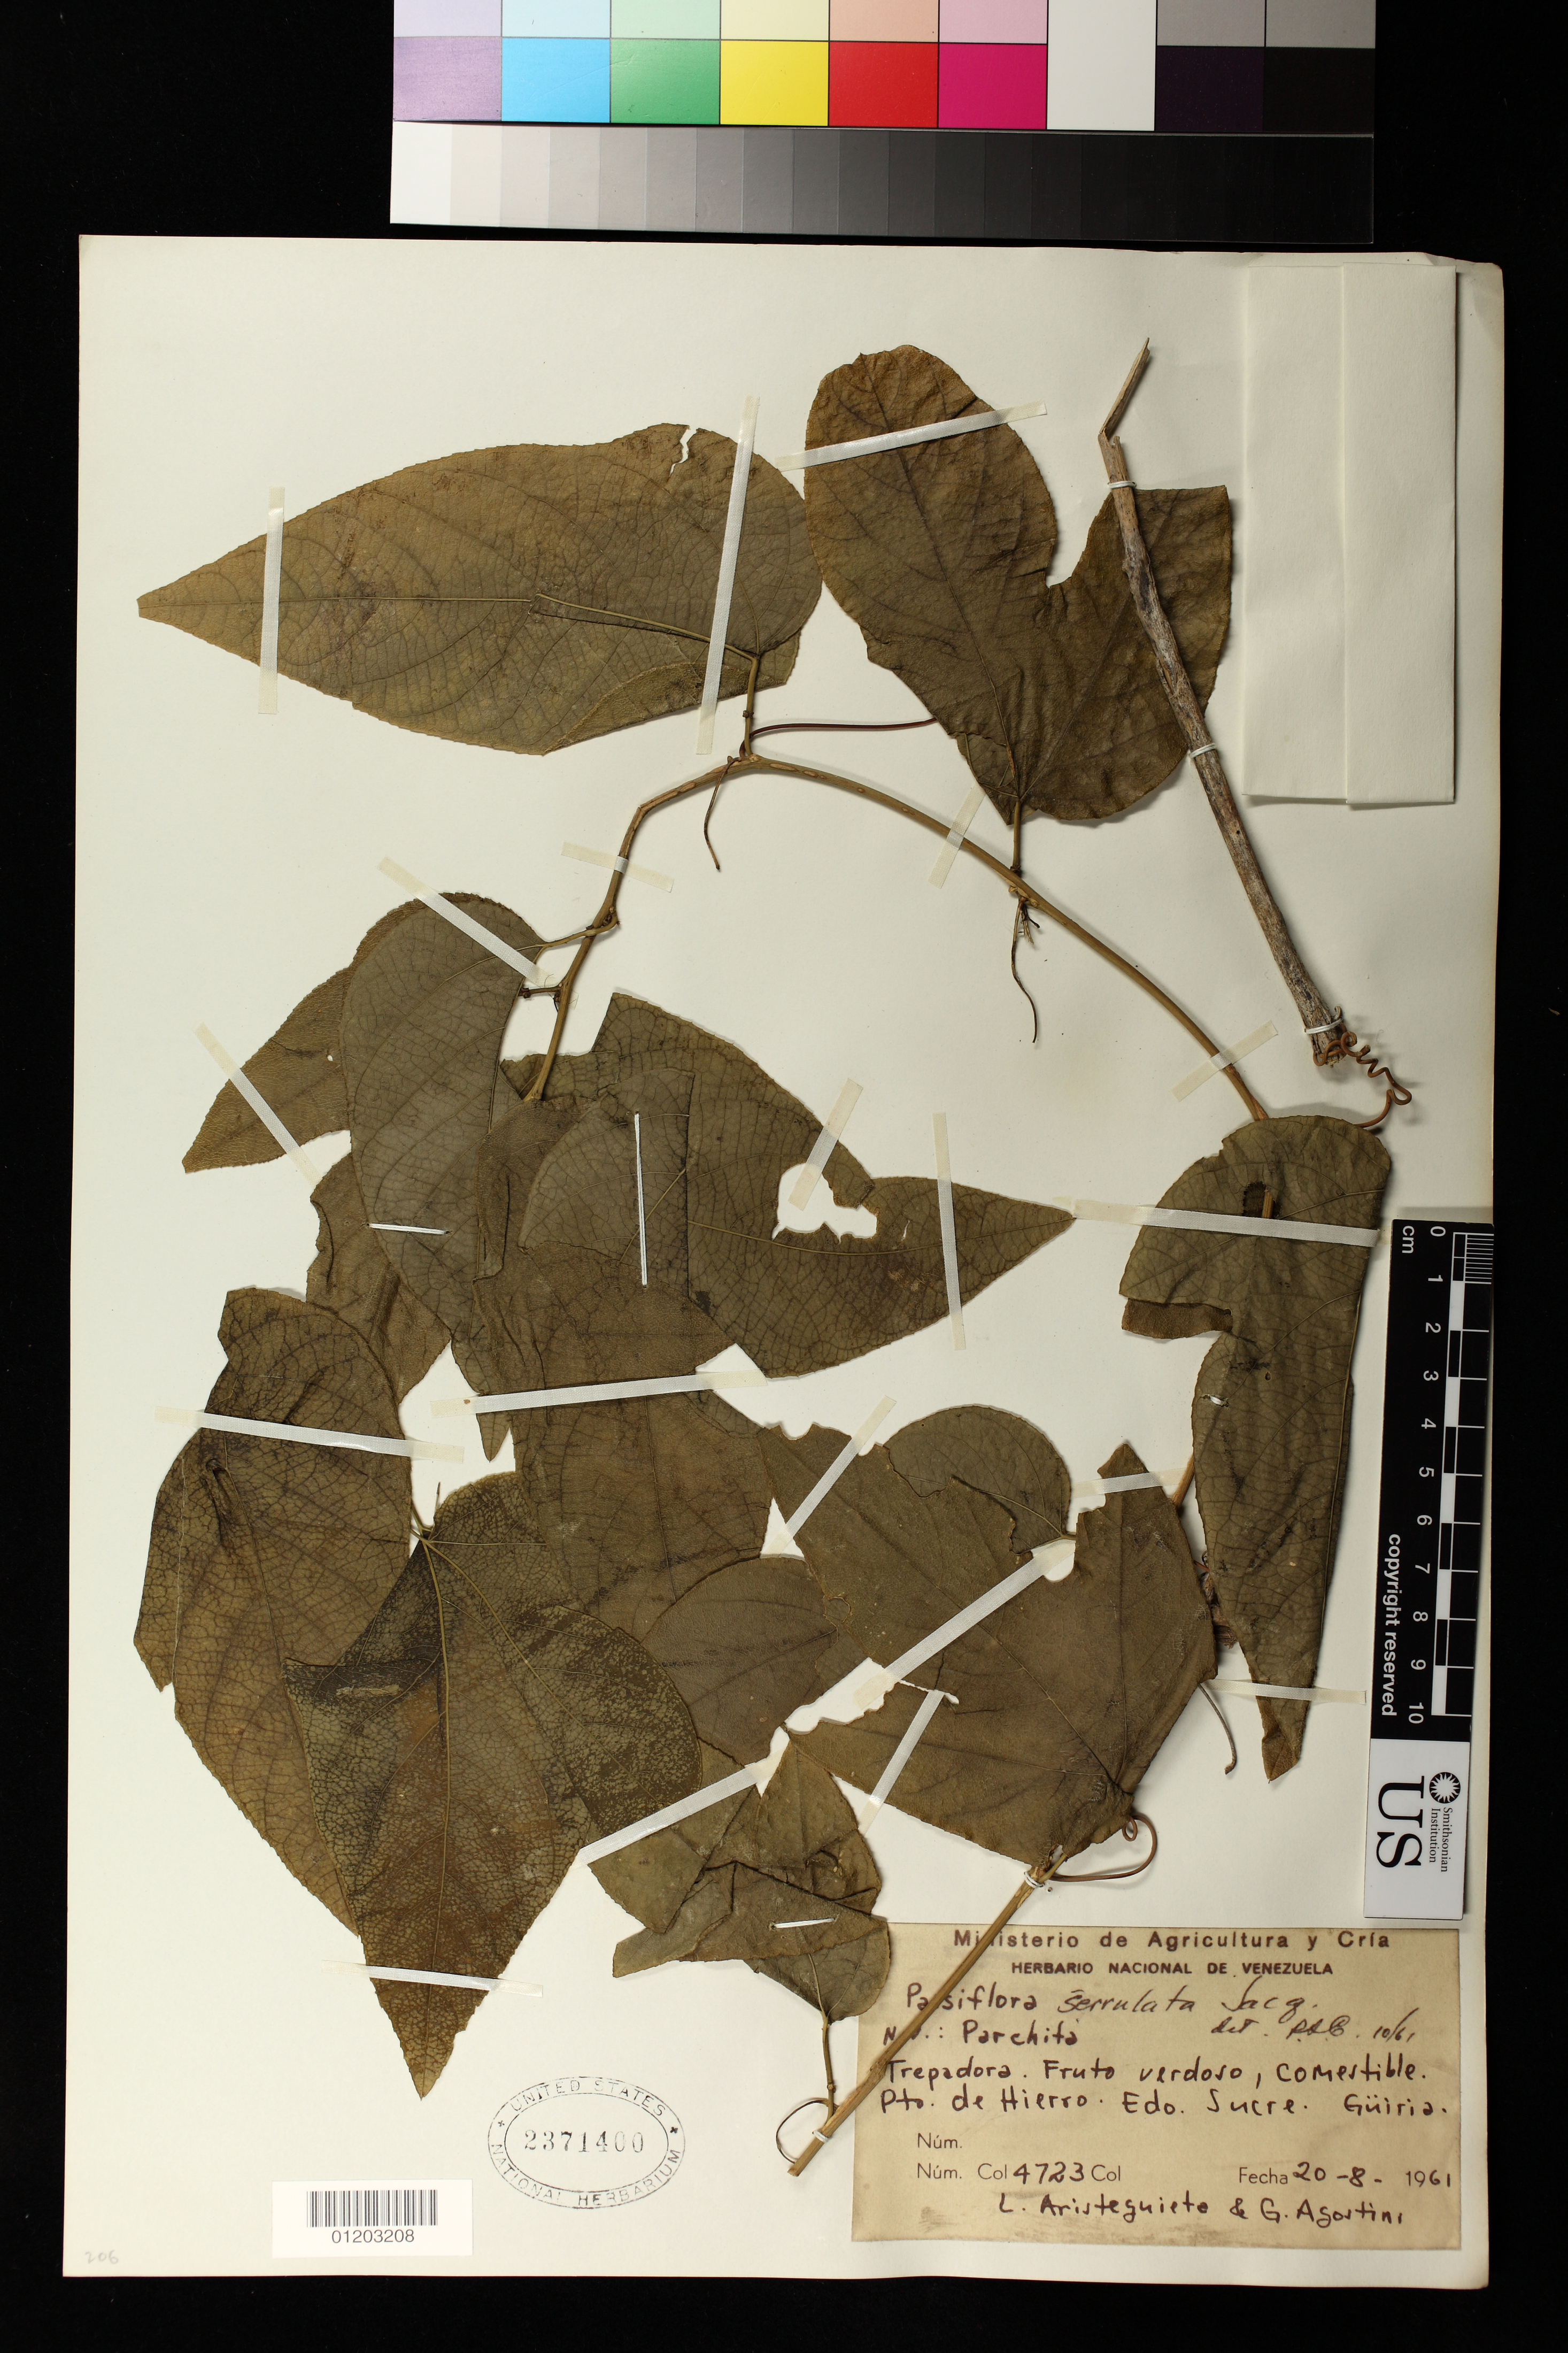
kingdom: Plantae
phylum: Tracheophyta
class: Magnoliopsida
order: Malpighiales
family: Passifloraceae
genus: Passiflora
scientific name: Passiflora serrulata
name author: Jacq.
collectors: L. Aristeguieta & G. Agostini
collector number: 4723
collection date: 1961-08-20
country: Venezuela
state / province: Sucre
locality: Pto. de Hierro. Edo. Sucre. Guiria.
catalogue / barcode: US 2371400